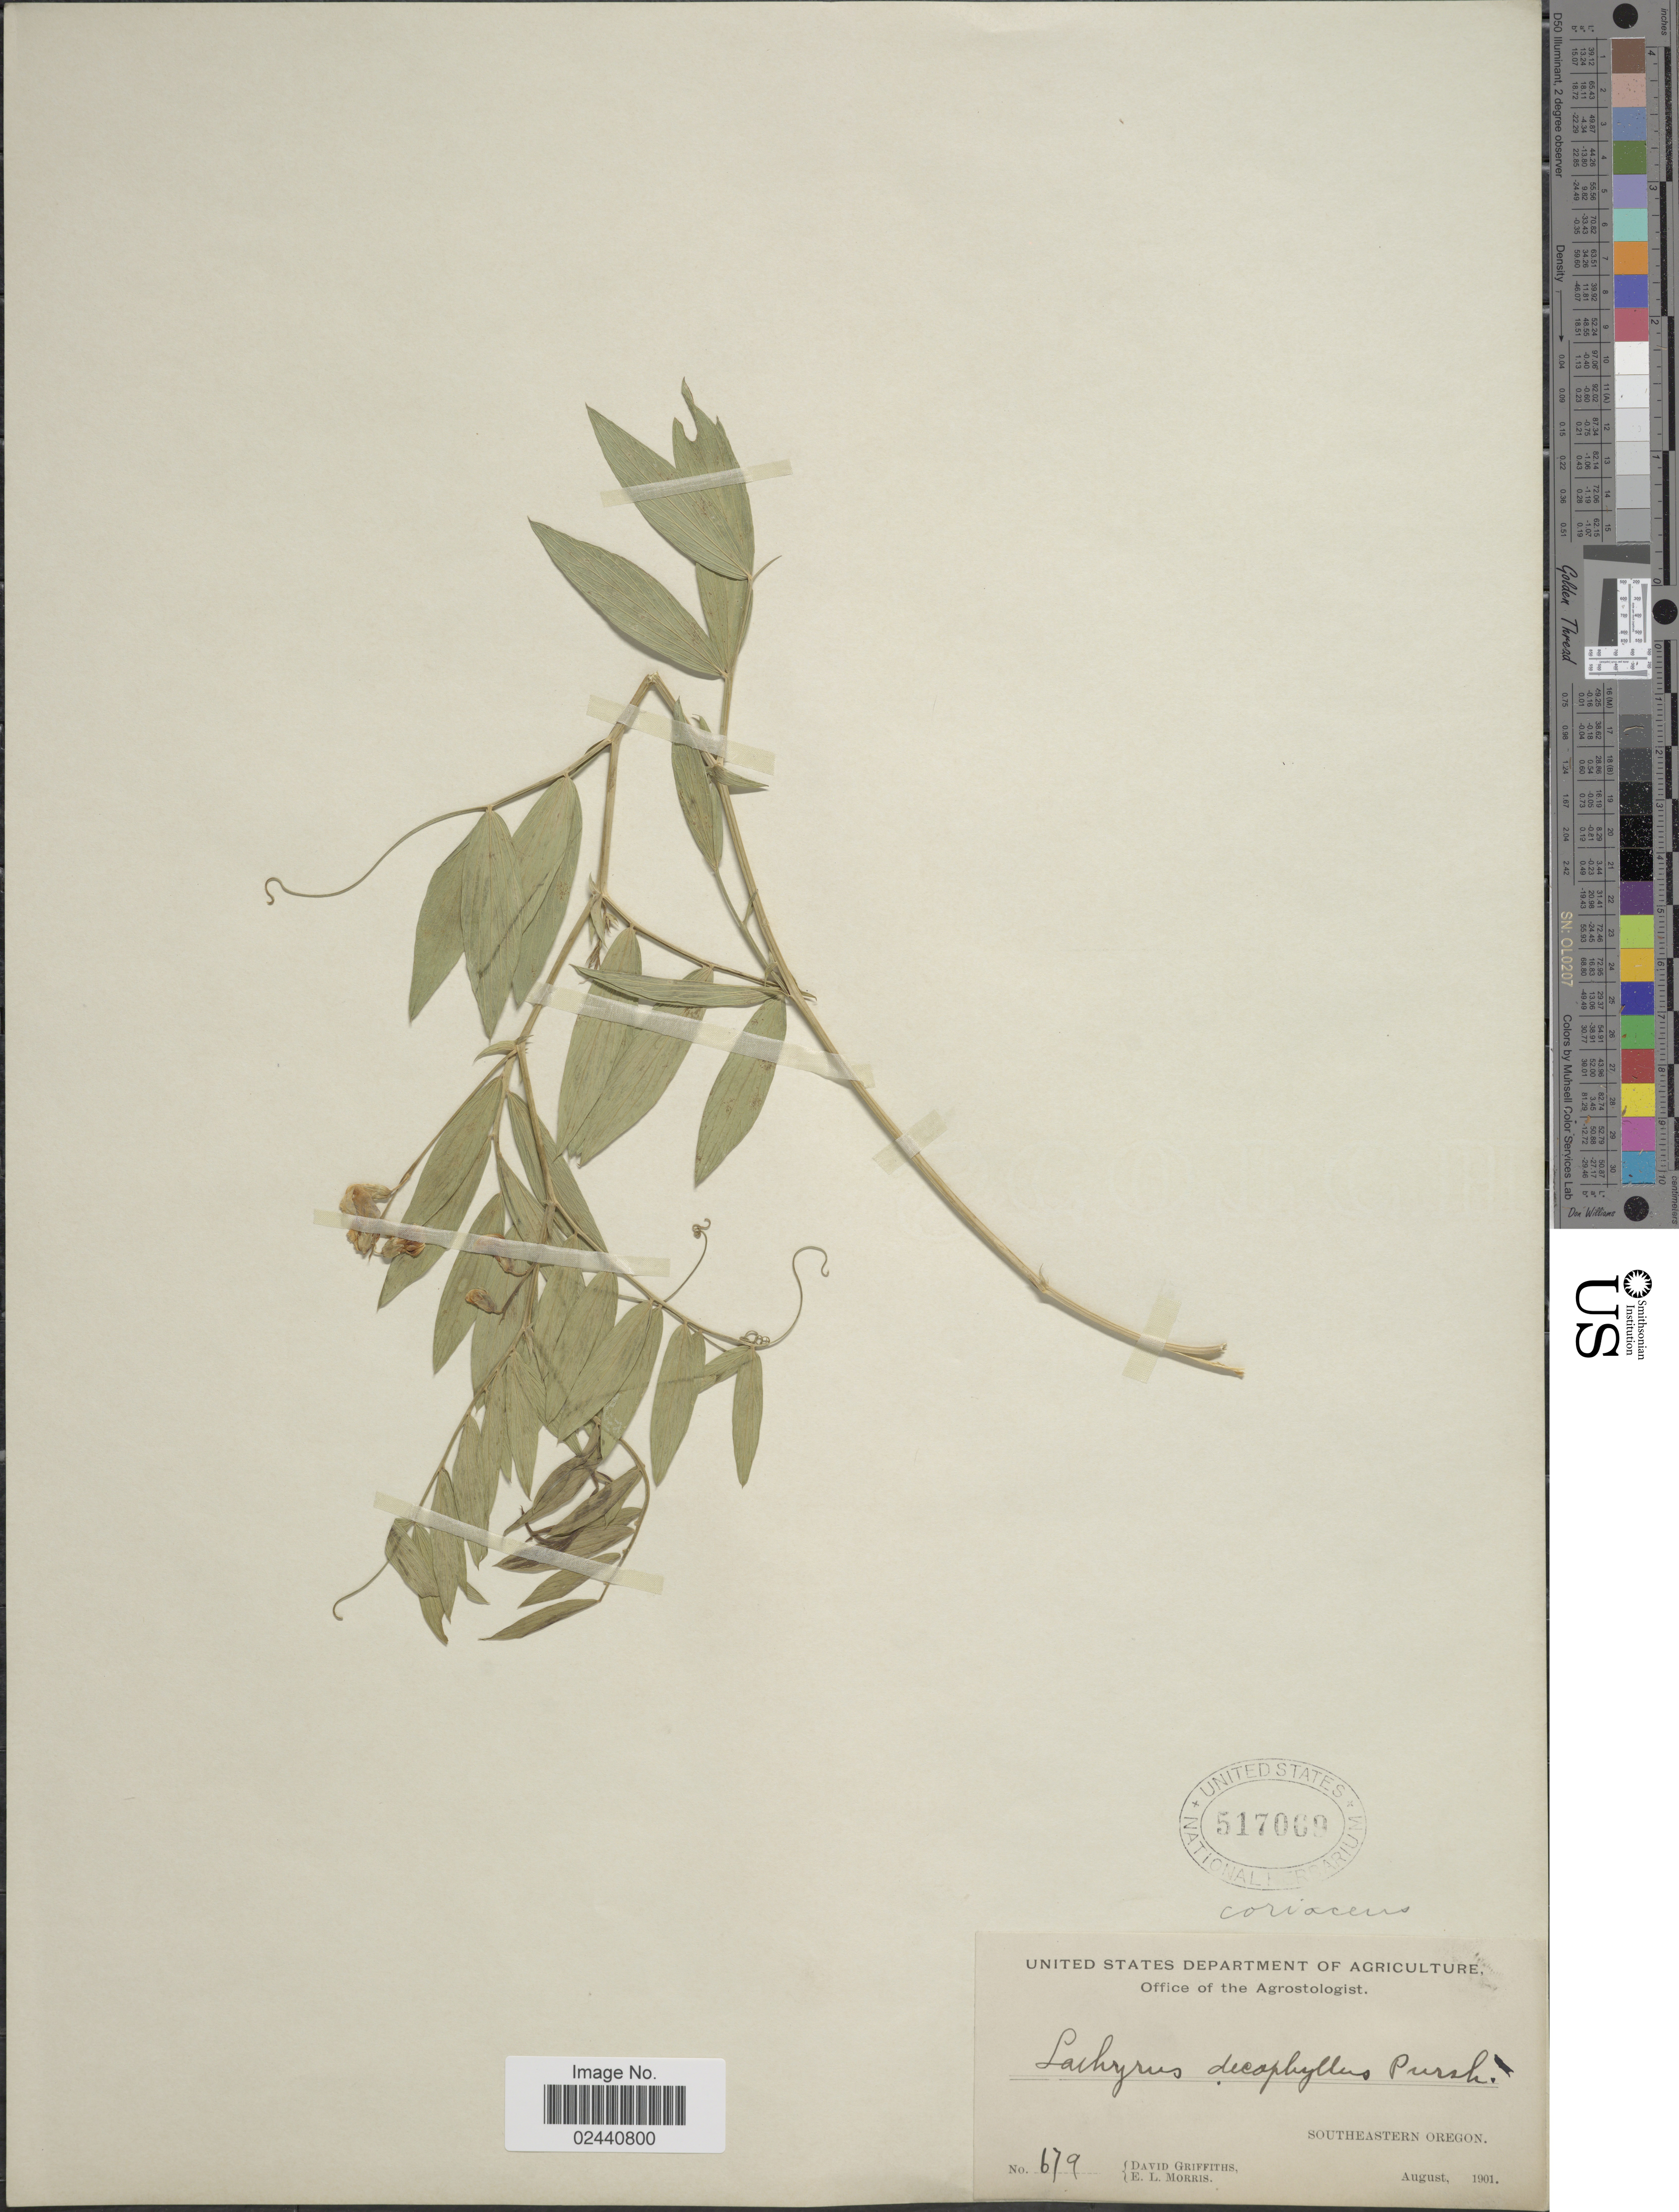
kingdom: Plantae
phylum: Tracheophyta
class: Magnoliopsida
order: Fabales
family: Fabaceae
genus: Lathyrus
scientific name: Lathyrus lanszwertii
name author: Kellogg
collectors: D. Griffiths & E. Morris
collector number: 679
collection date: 1901-08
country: United States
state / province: Oregon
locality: Southeastern Oregon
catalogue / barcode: US 517069